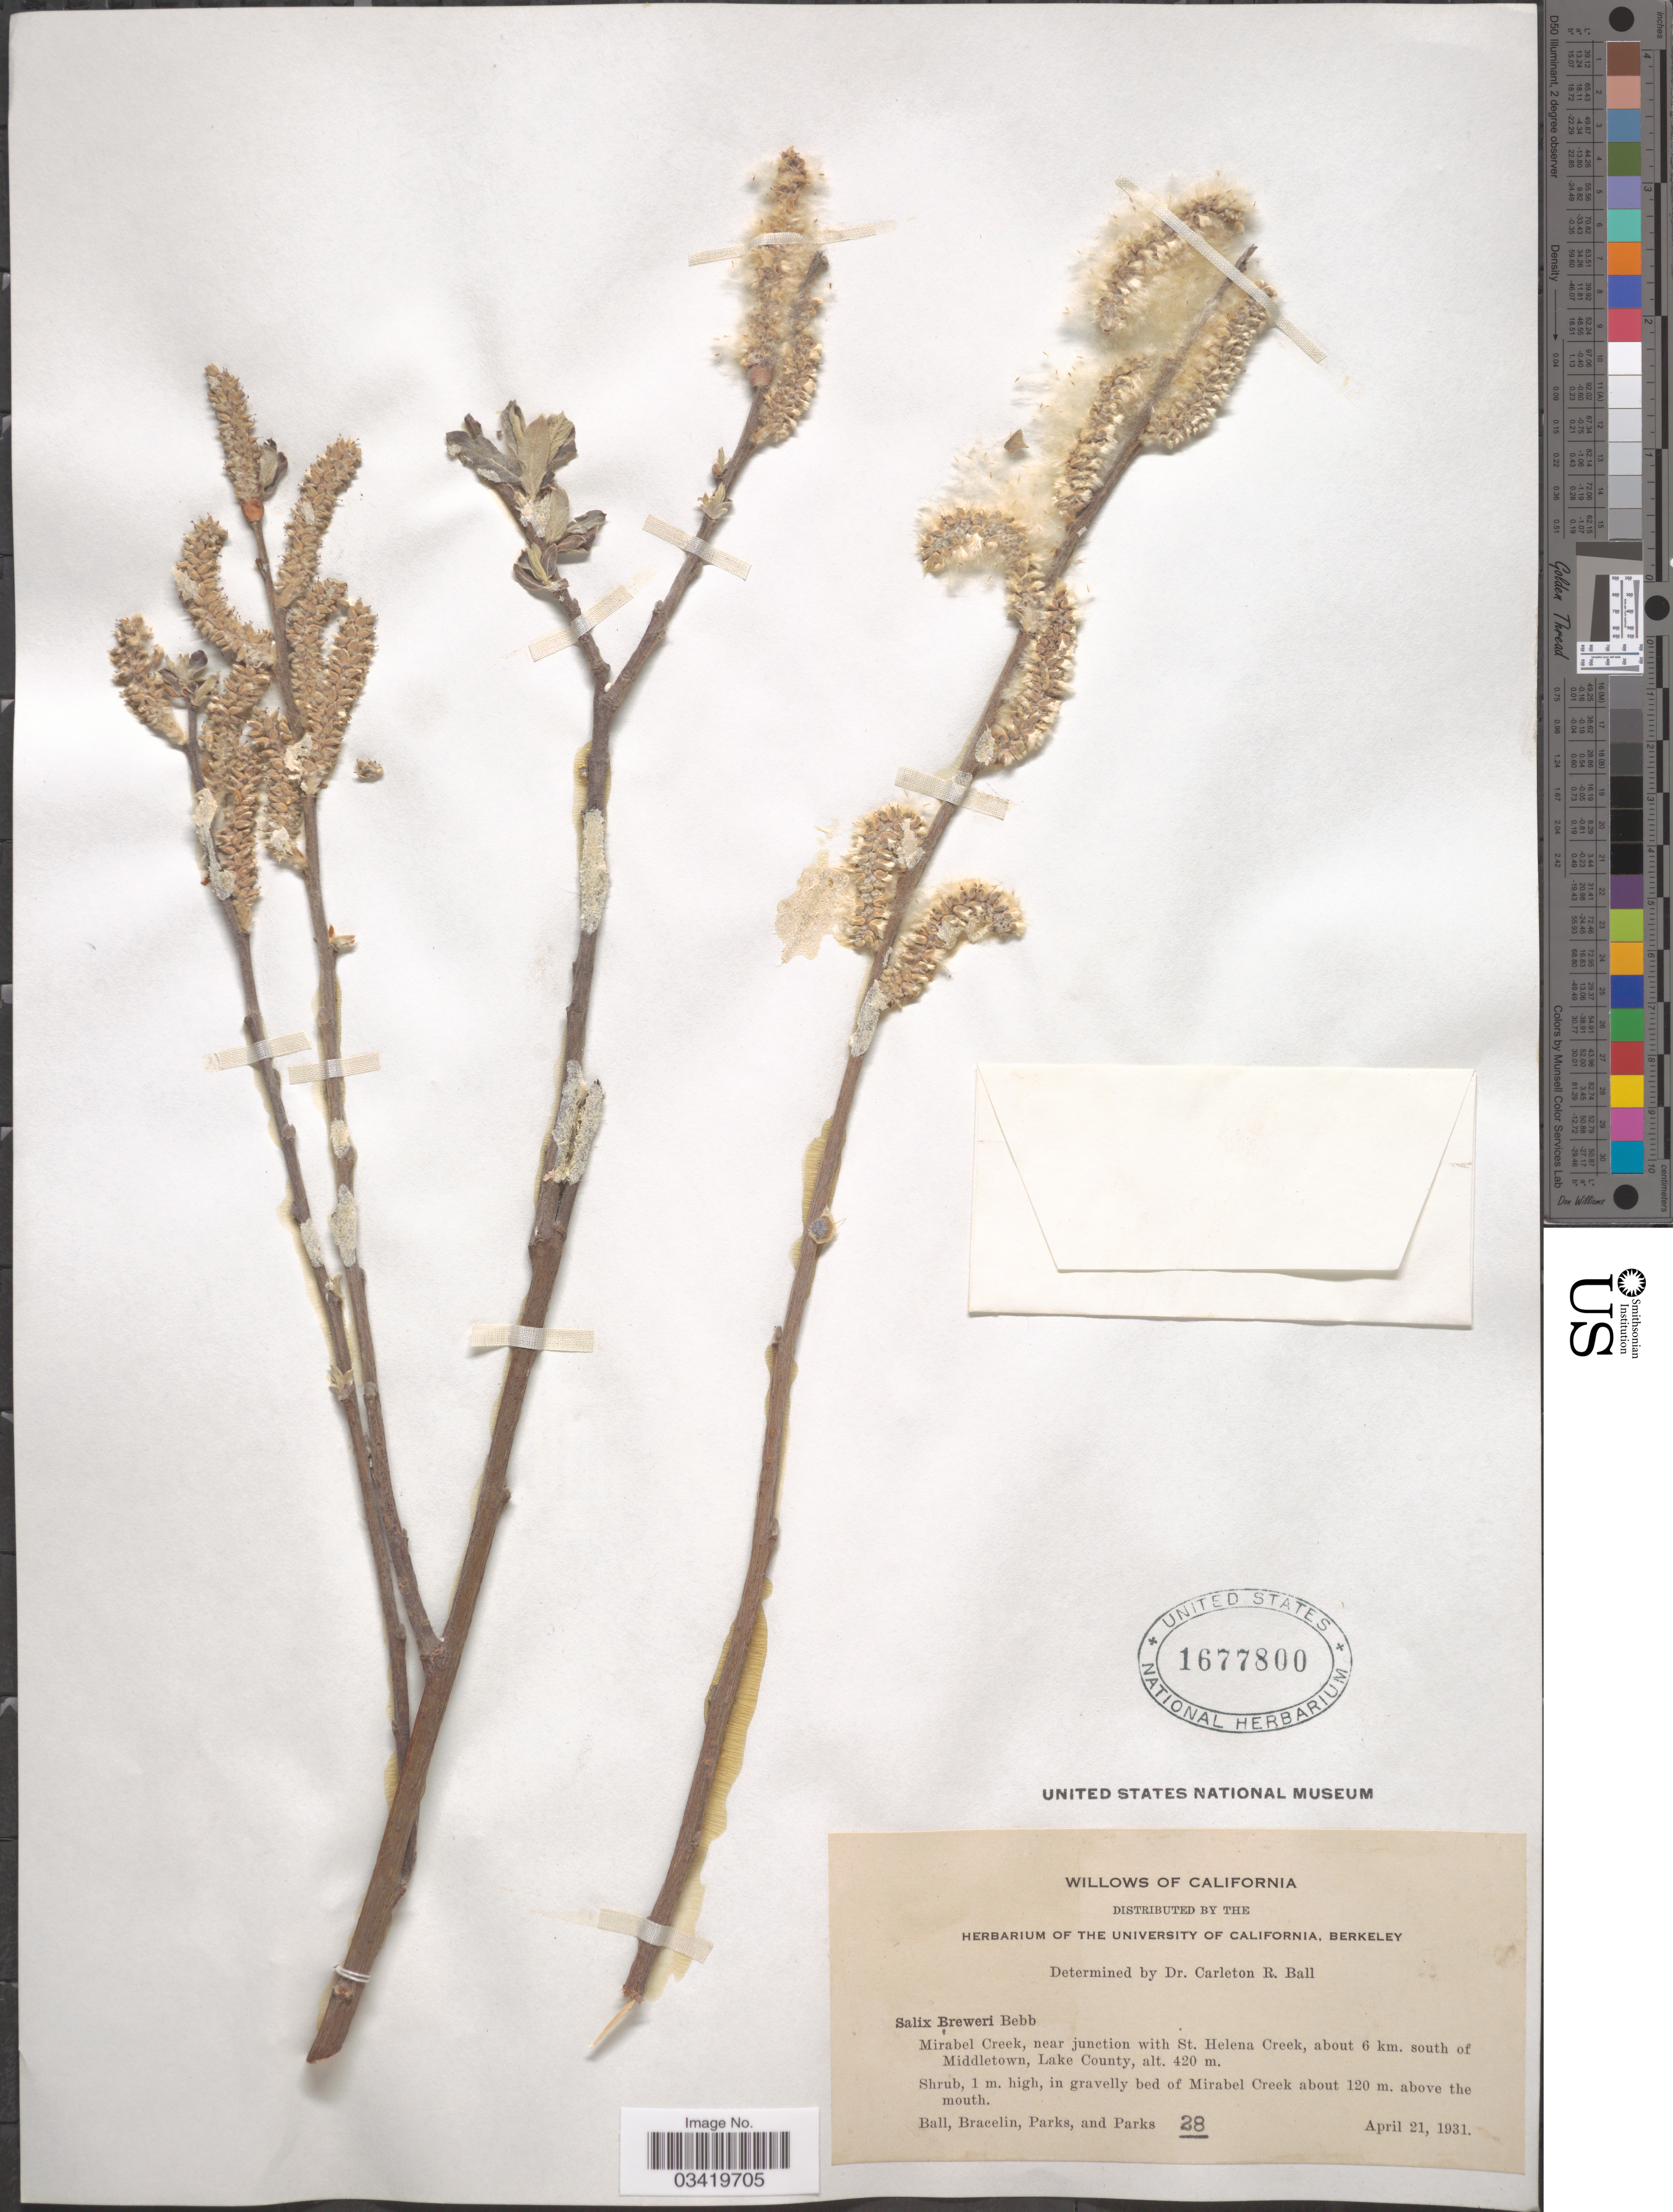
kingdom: Plantae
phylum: Tracheophyta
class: Magnoliopsida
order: Malpighiales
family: Salicaceae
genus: Salix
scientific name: Salix breweri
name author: Bebb in S. Watson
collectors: -- Ball, Parks & Parks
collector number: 28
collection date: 1931-04-21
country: United States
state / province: California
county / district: Lake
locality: Mirabel Creek, near junction with St. Helena Creek, about 6 km. south of Middletown, Lake County. In gravelly bed of Mirabel Creek about 120 m. above the mouth.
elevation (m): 420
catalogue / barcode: US 1677800